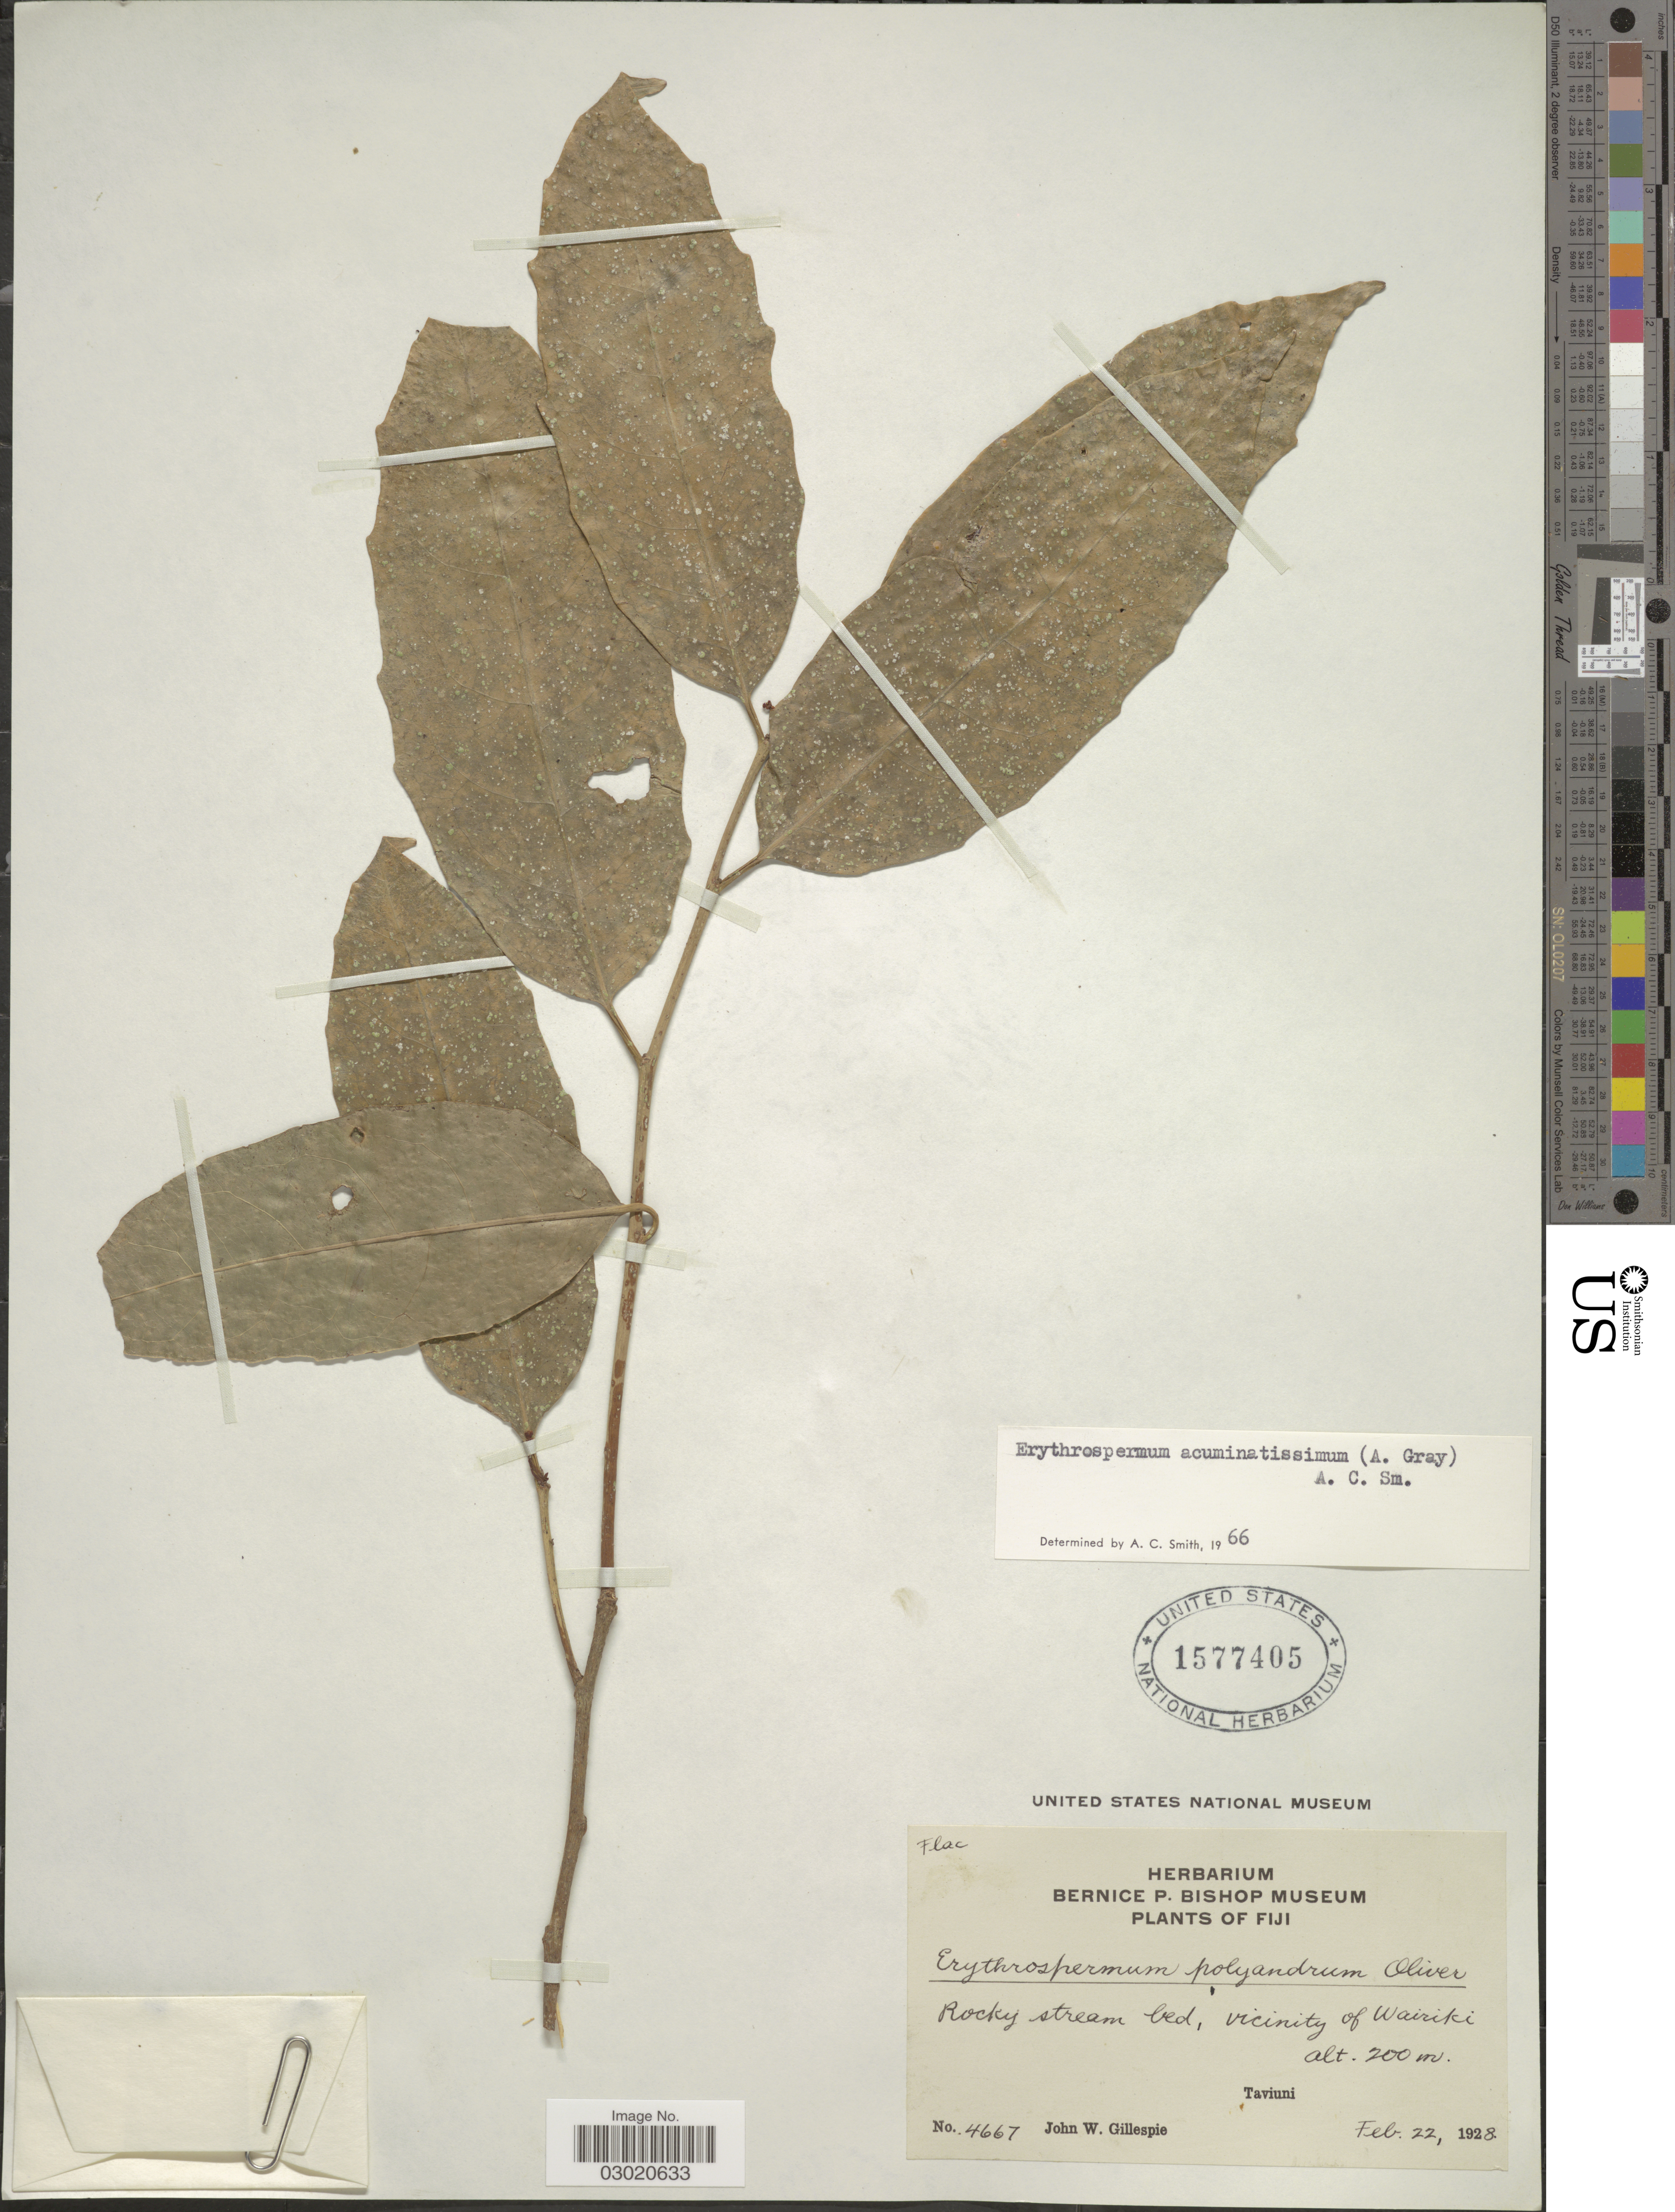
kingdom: Plantae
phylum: Tracheophyta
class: Magnoliopsida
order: Malpighiales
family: Achariaceae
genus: Erythrospermum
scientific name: Erythrospermum acuminatissimum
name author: (A. Gray) A.C. Sm.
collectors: J. W. Gillespie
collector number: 4667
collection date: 1928-02-22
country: Fiji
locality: Vicinity of Wairiki, Taviuni.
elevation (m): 200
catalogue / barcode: US 1577405